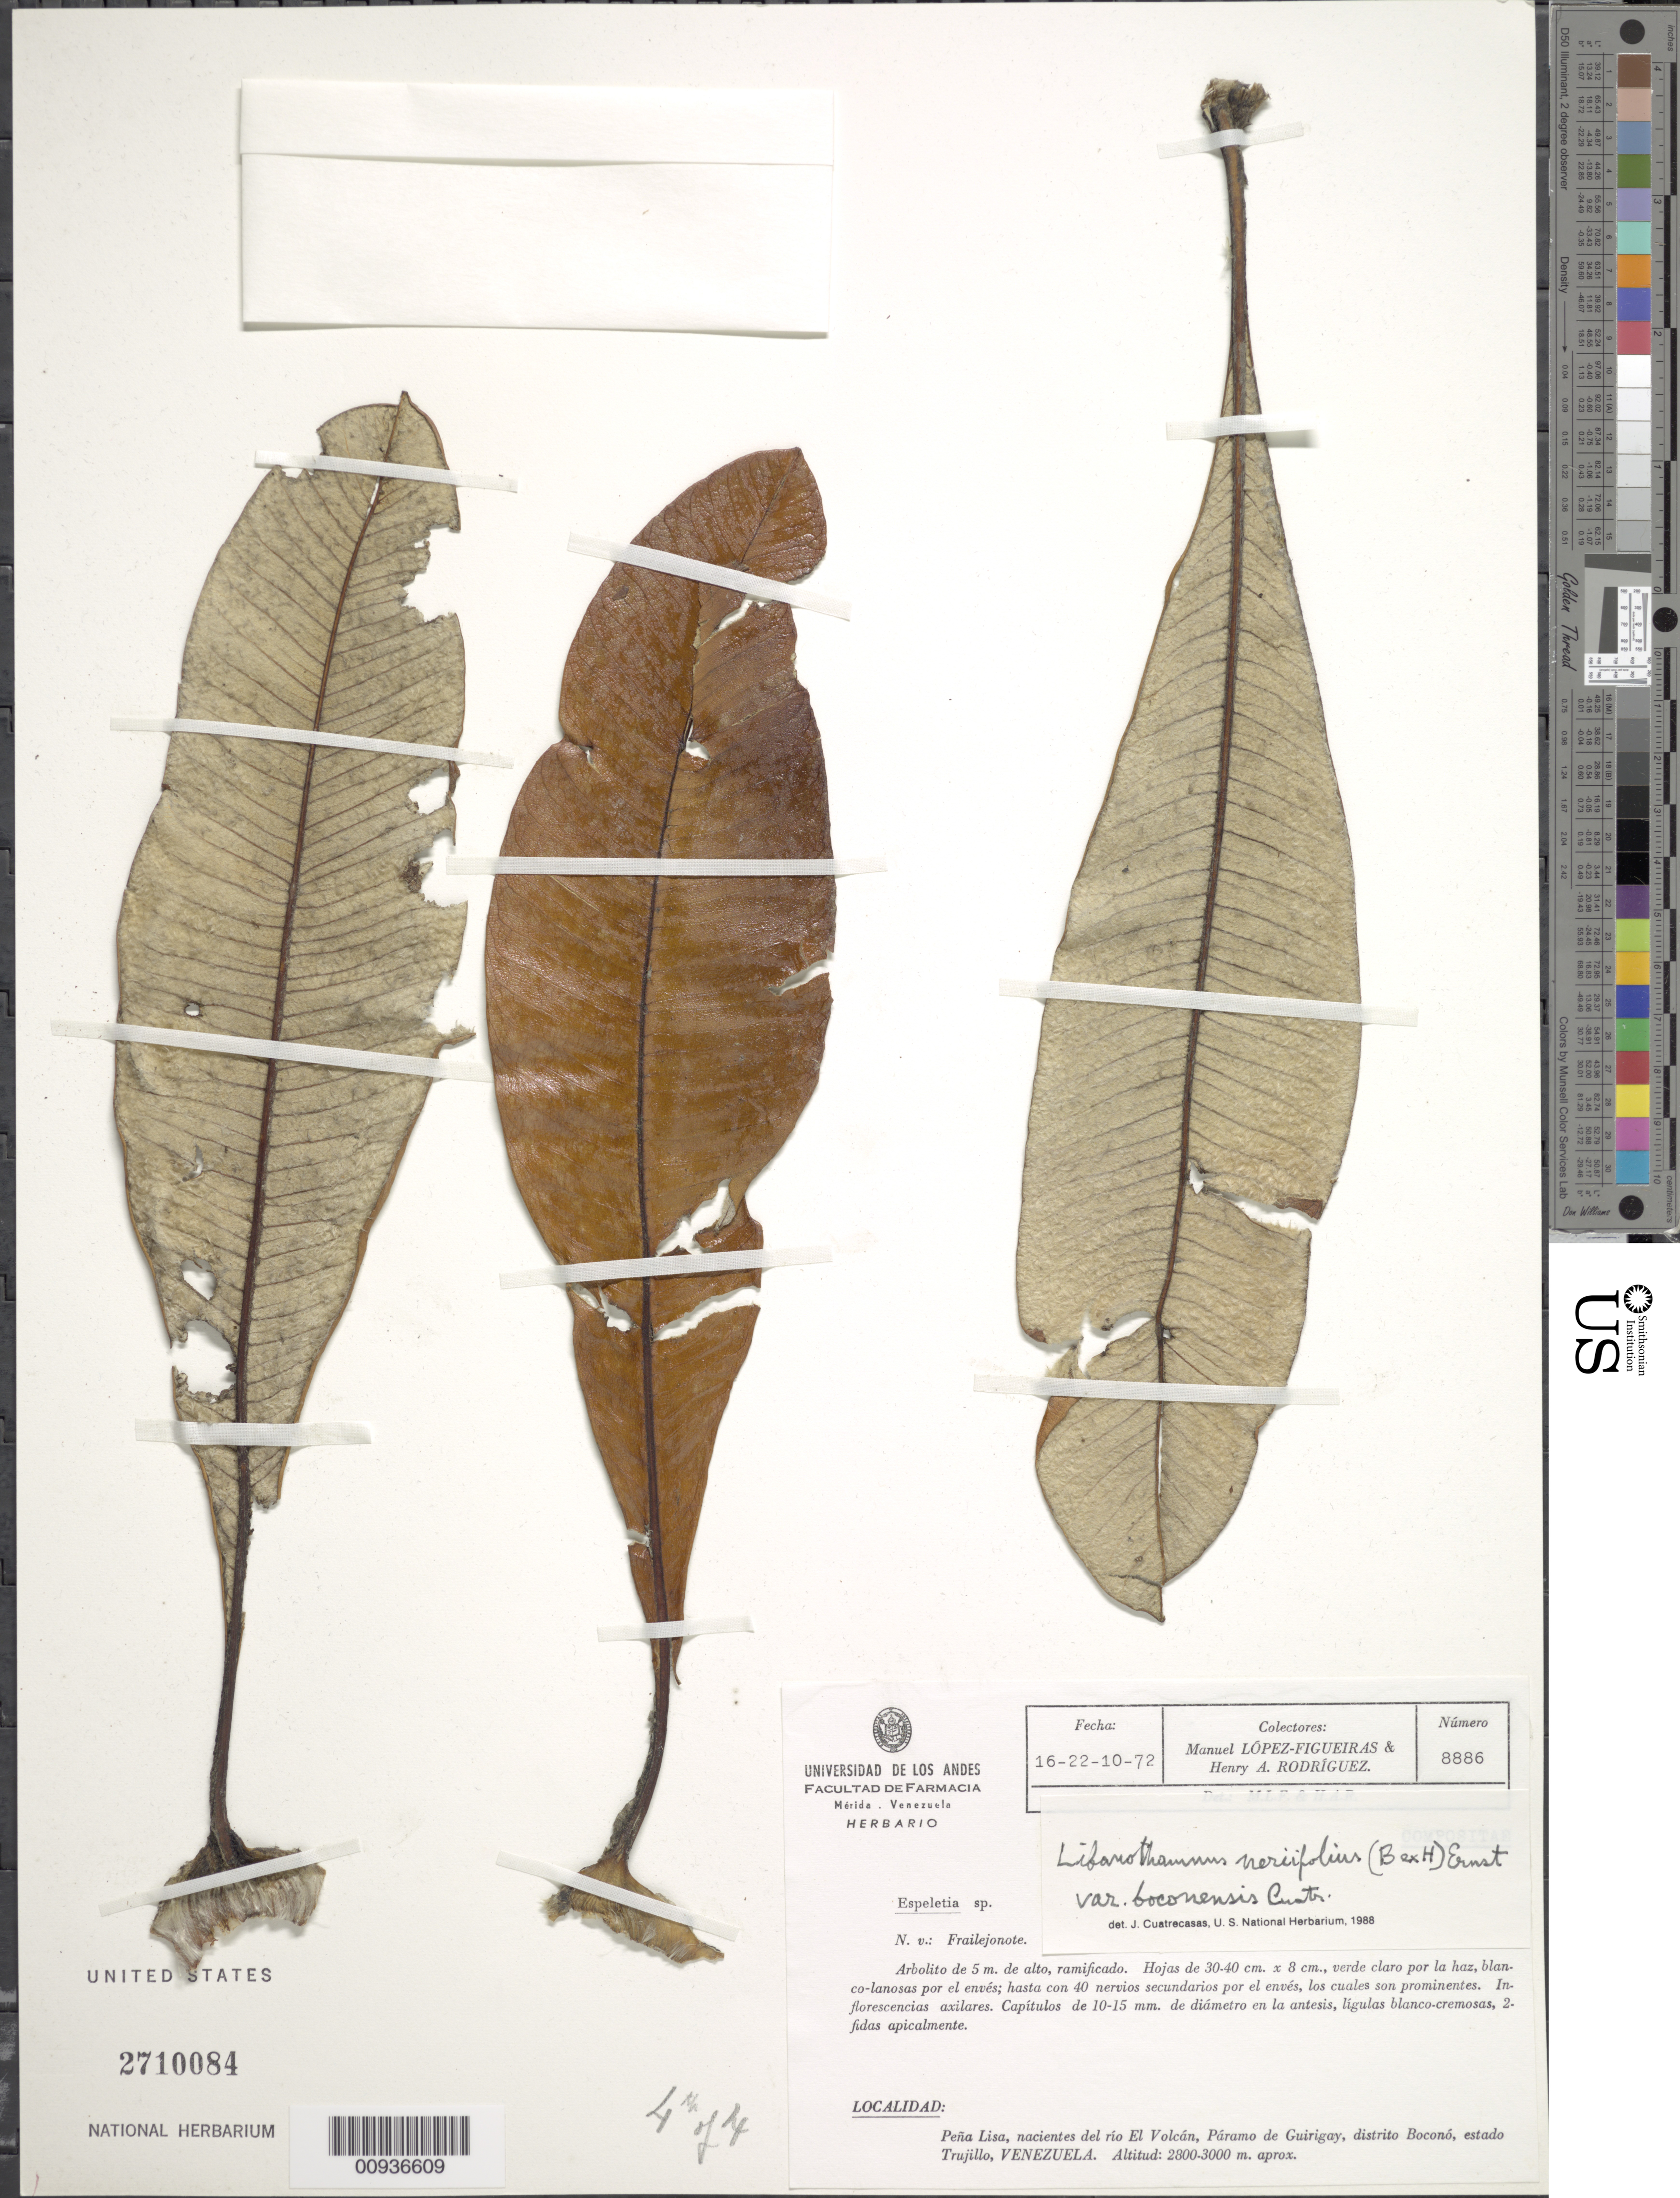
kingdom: Plantae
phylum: Tracheophyta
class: Magnoliopsida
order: Asterales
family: Asteraceae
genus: Libanothamnus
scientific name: Libanothamnus neriifolius var. boconensis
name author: Cuatrec.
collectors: M. López Figueiras & H. A. Rodriguez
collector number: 8886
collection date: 1972-10-16/1972-10-22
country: Venezuela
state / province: Trujillo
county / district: Boconó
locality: Páramo de Guirigay. Peña Lisa, nacientes del río El Volcán.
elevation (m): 2800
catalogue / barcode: US 2710084